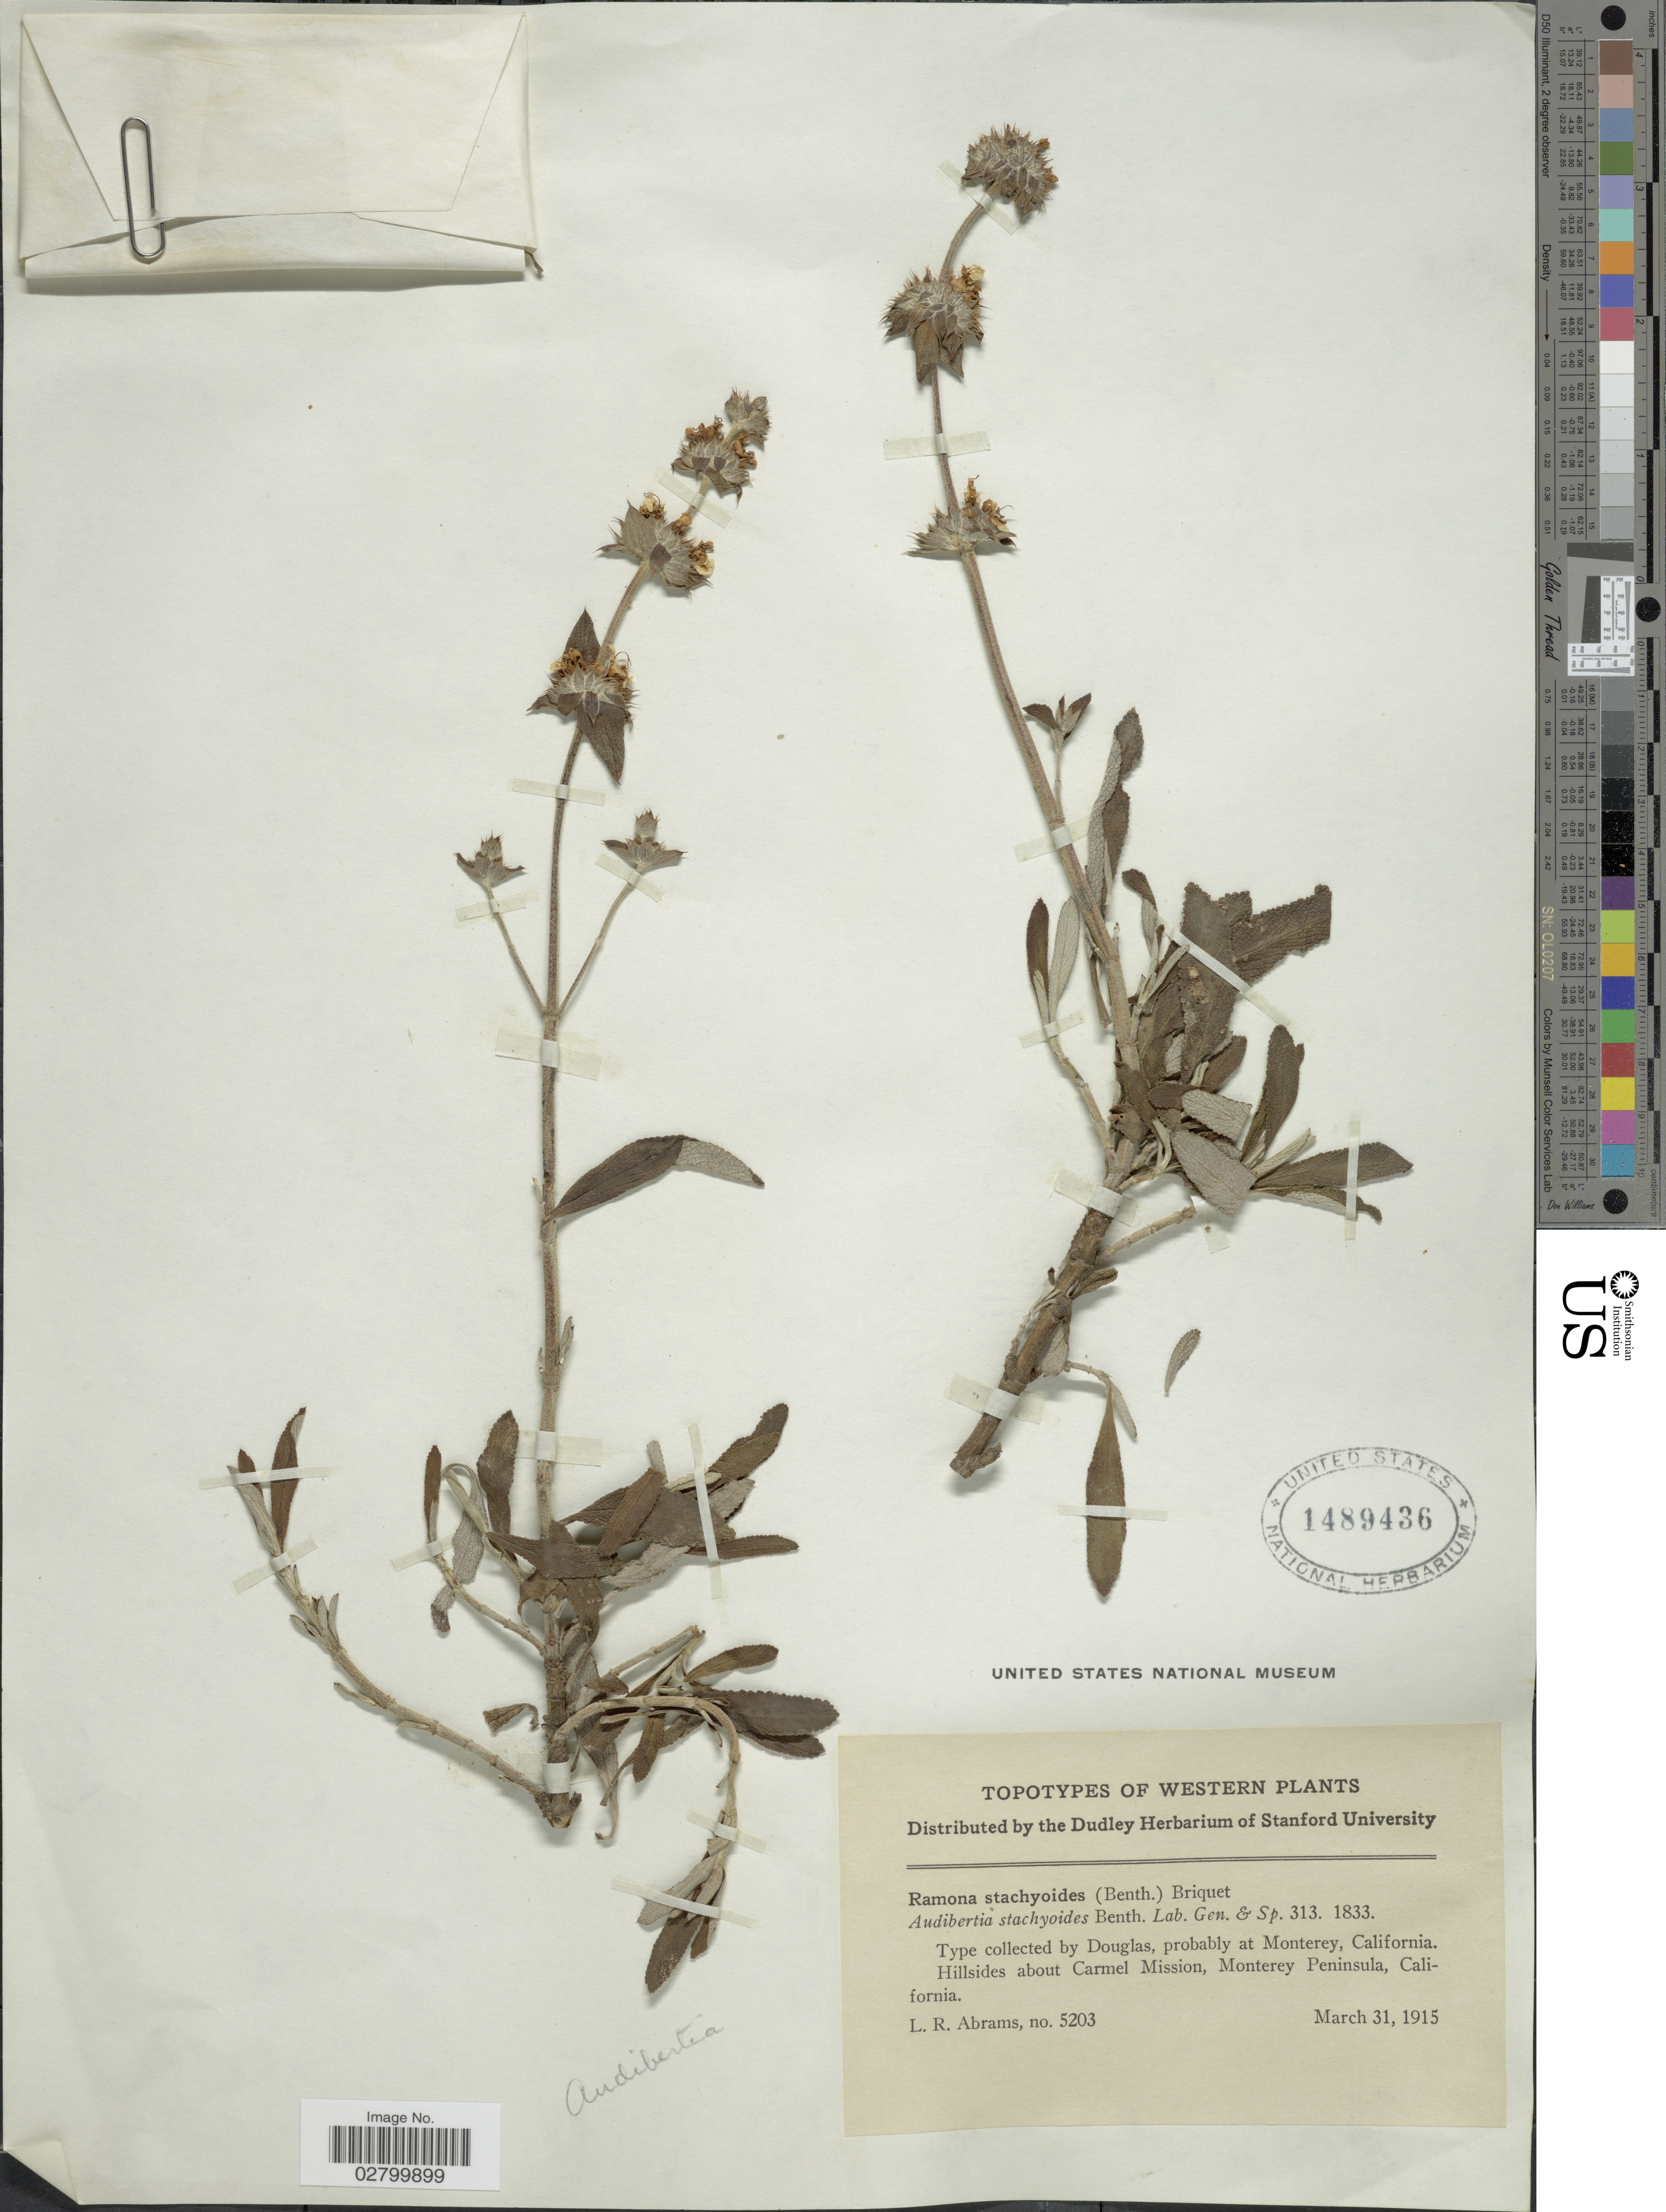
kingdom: Plantae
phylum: Tracheophyta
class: Magnoliopsida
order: Lamiales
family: Lamiaceae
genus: Salvia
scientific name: Salvia mellifera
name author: Greene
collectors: L. Abrams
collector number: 5203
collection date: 1915-03-31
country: United States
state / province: California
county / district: Monterey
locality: Western. Monterey. Hillsides about Carmel Mission, Monterey Peninsula.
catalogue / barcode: US 1489436